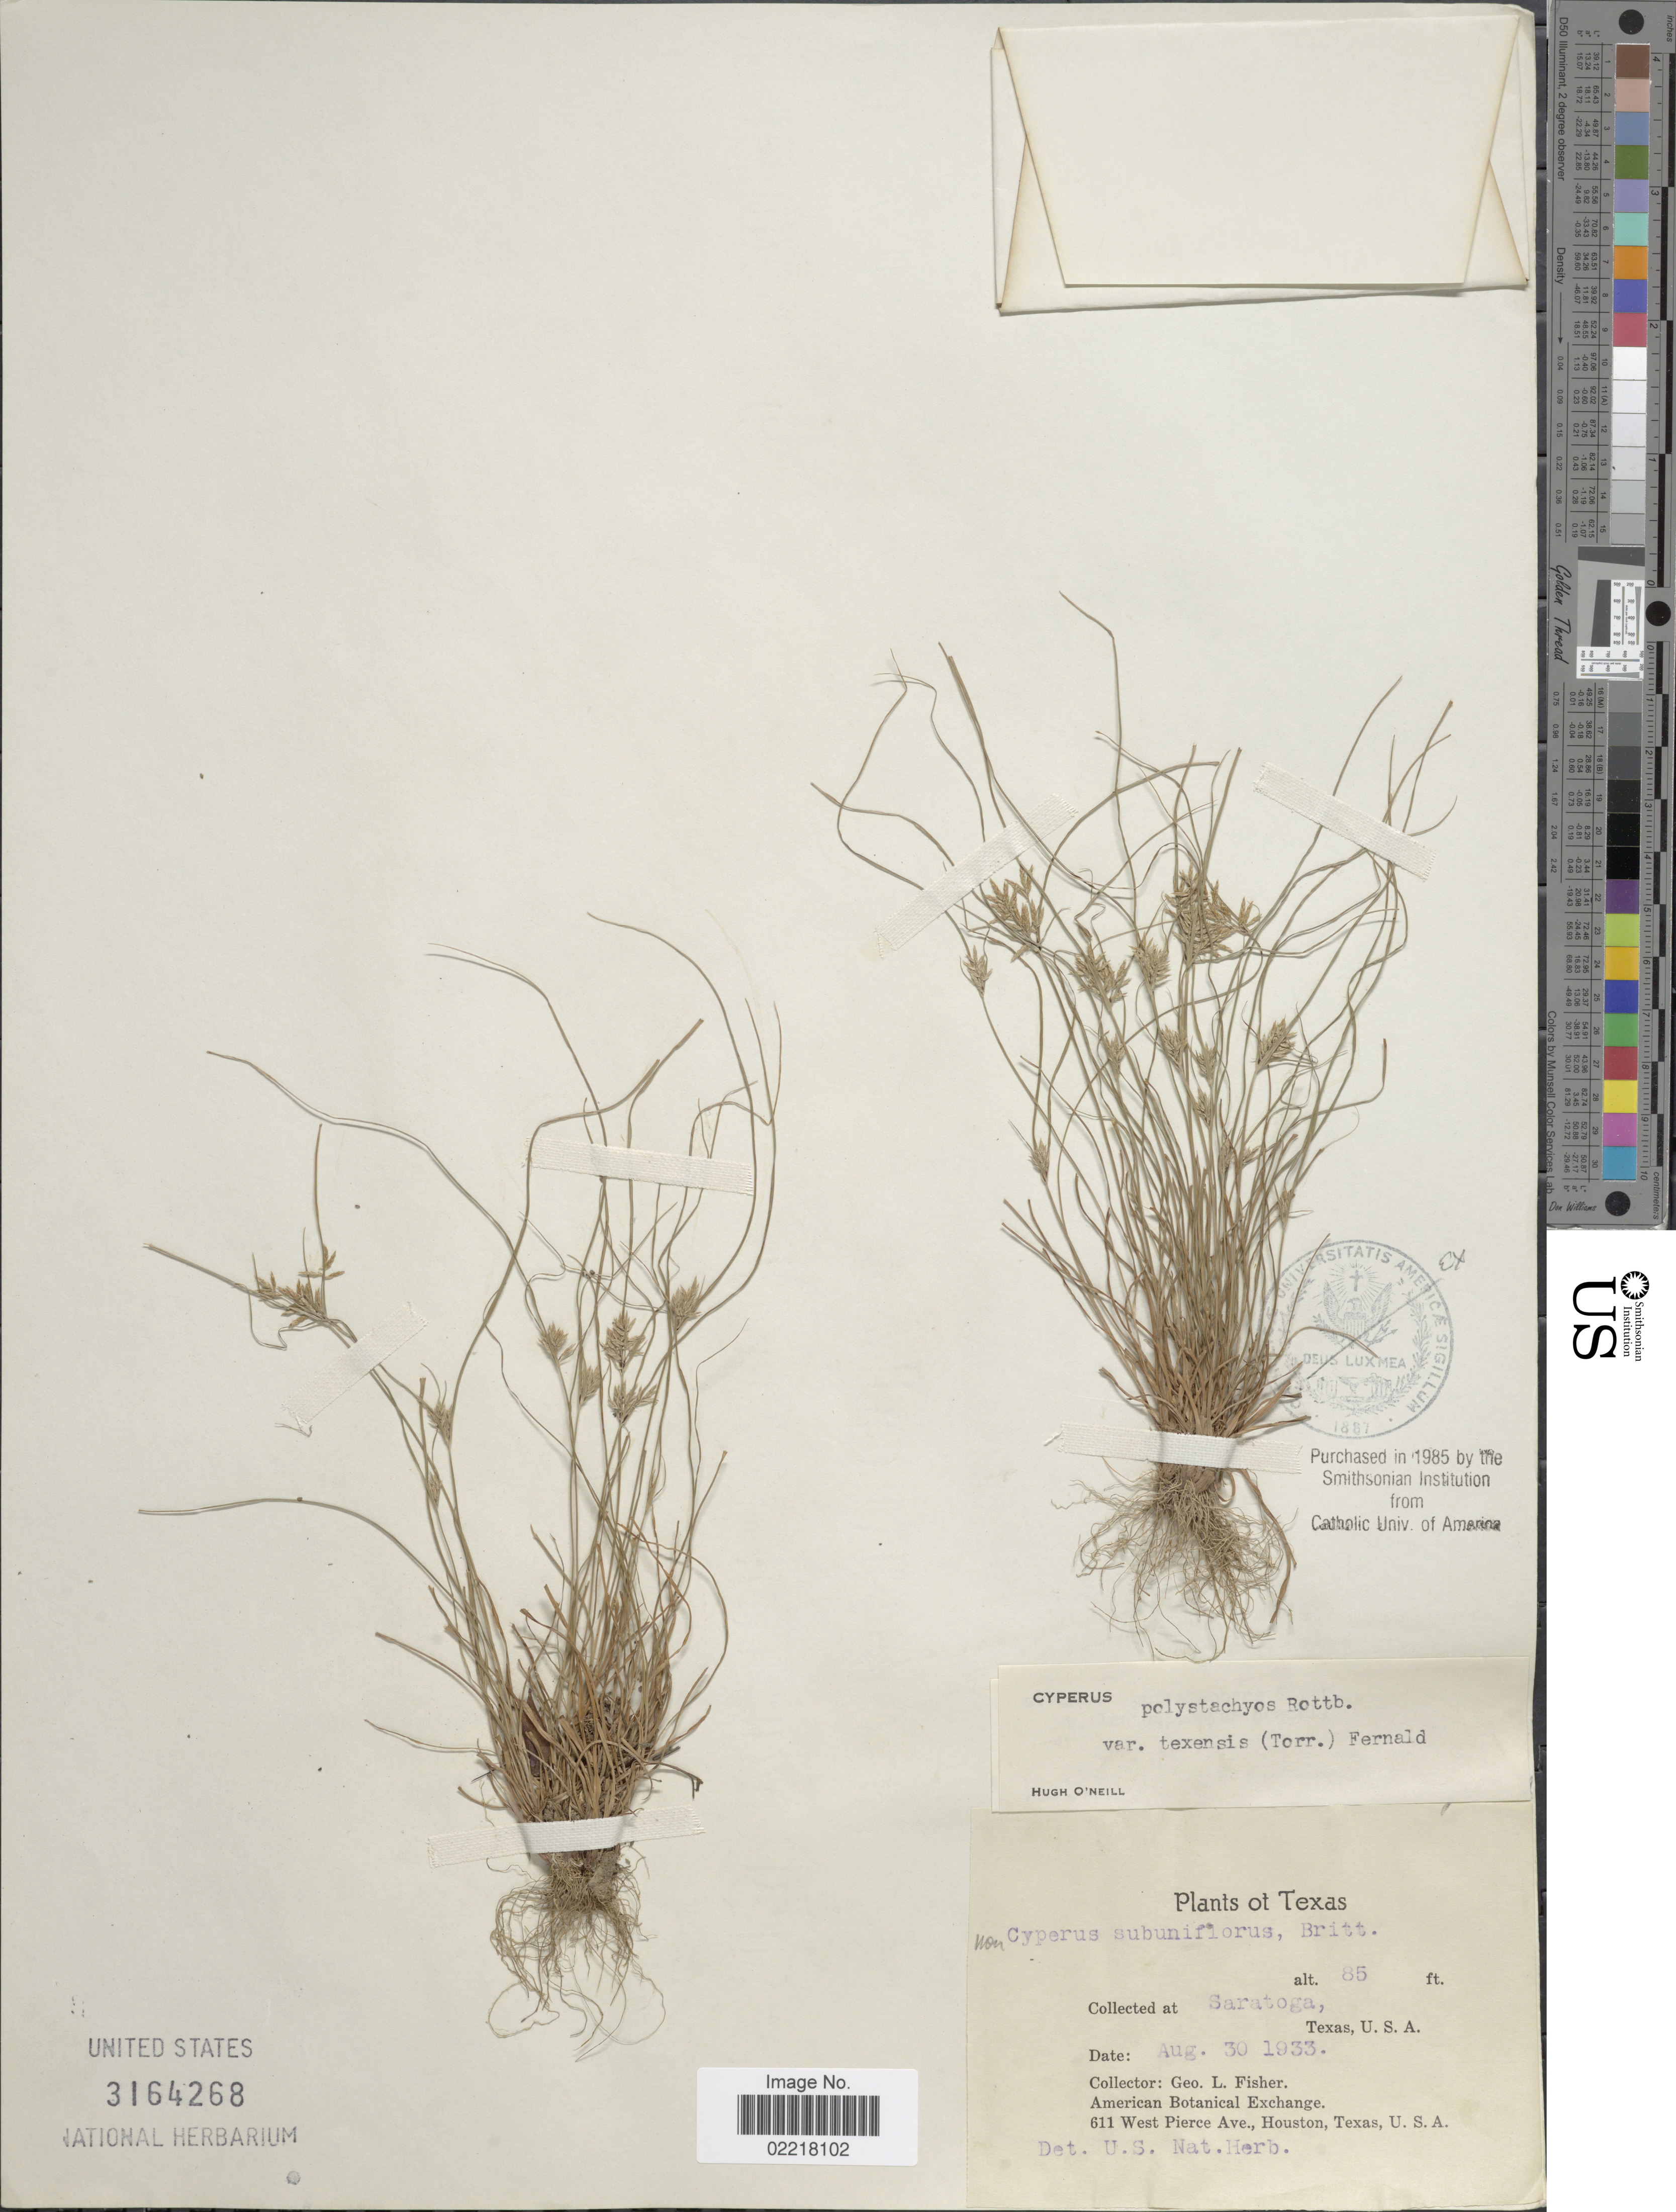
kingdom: Plantae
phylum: Tracheophyta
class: Liliopsida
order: Poales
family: Cyperaceae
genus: Cyperus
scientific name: Cyperus polystachyos var. texensis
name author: (Torr.) Fernald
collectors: G. L. Fisher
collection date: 1933-08-30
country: United States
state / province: Texas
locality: Saratoga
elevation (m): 26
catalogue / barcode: US 3164268